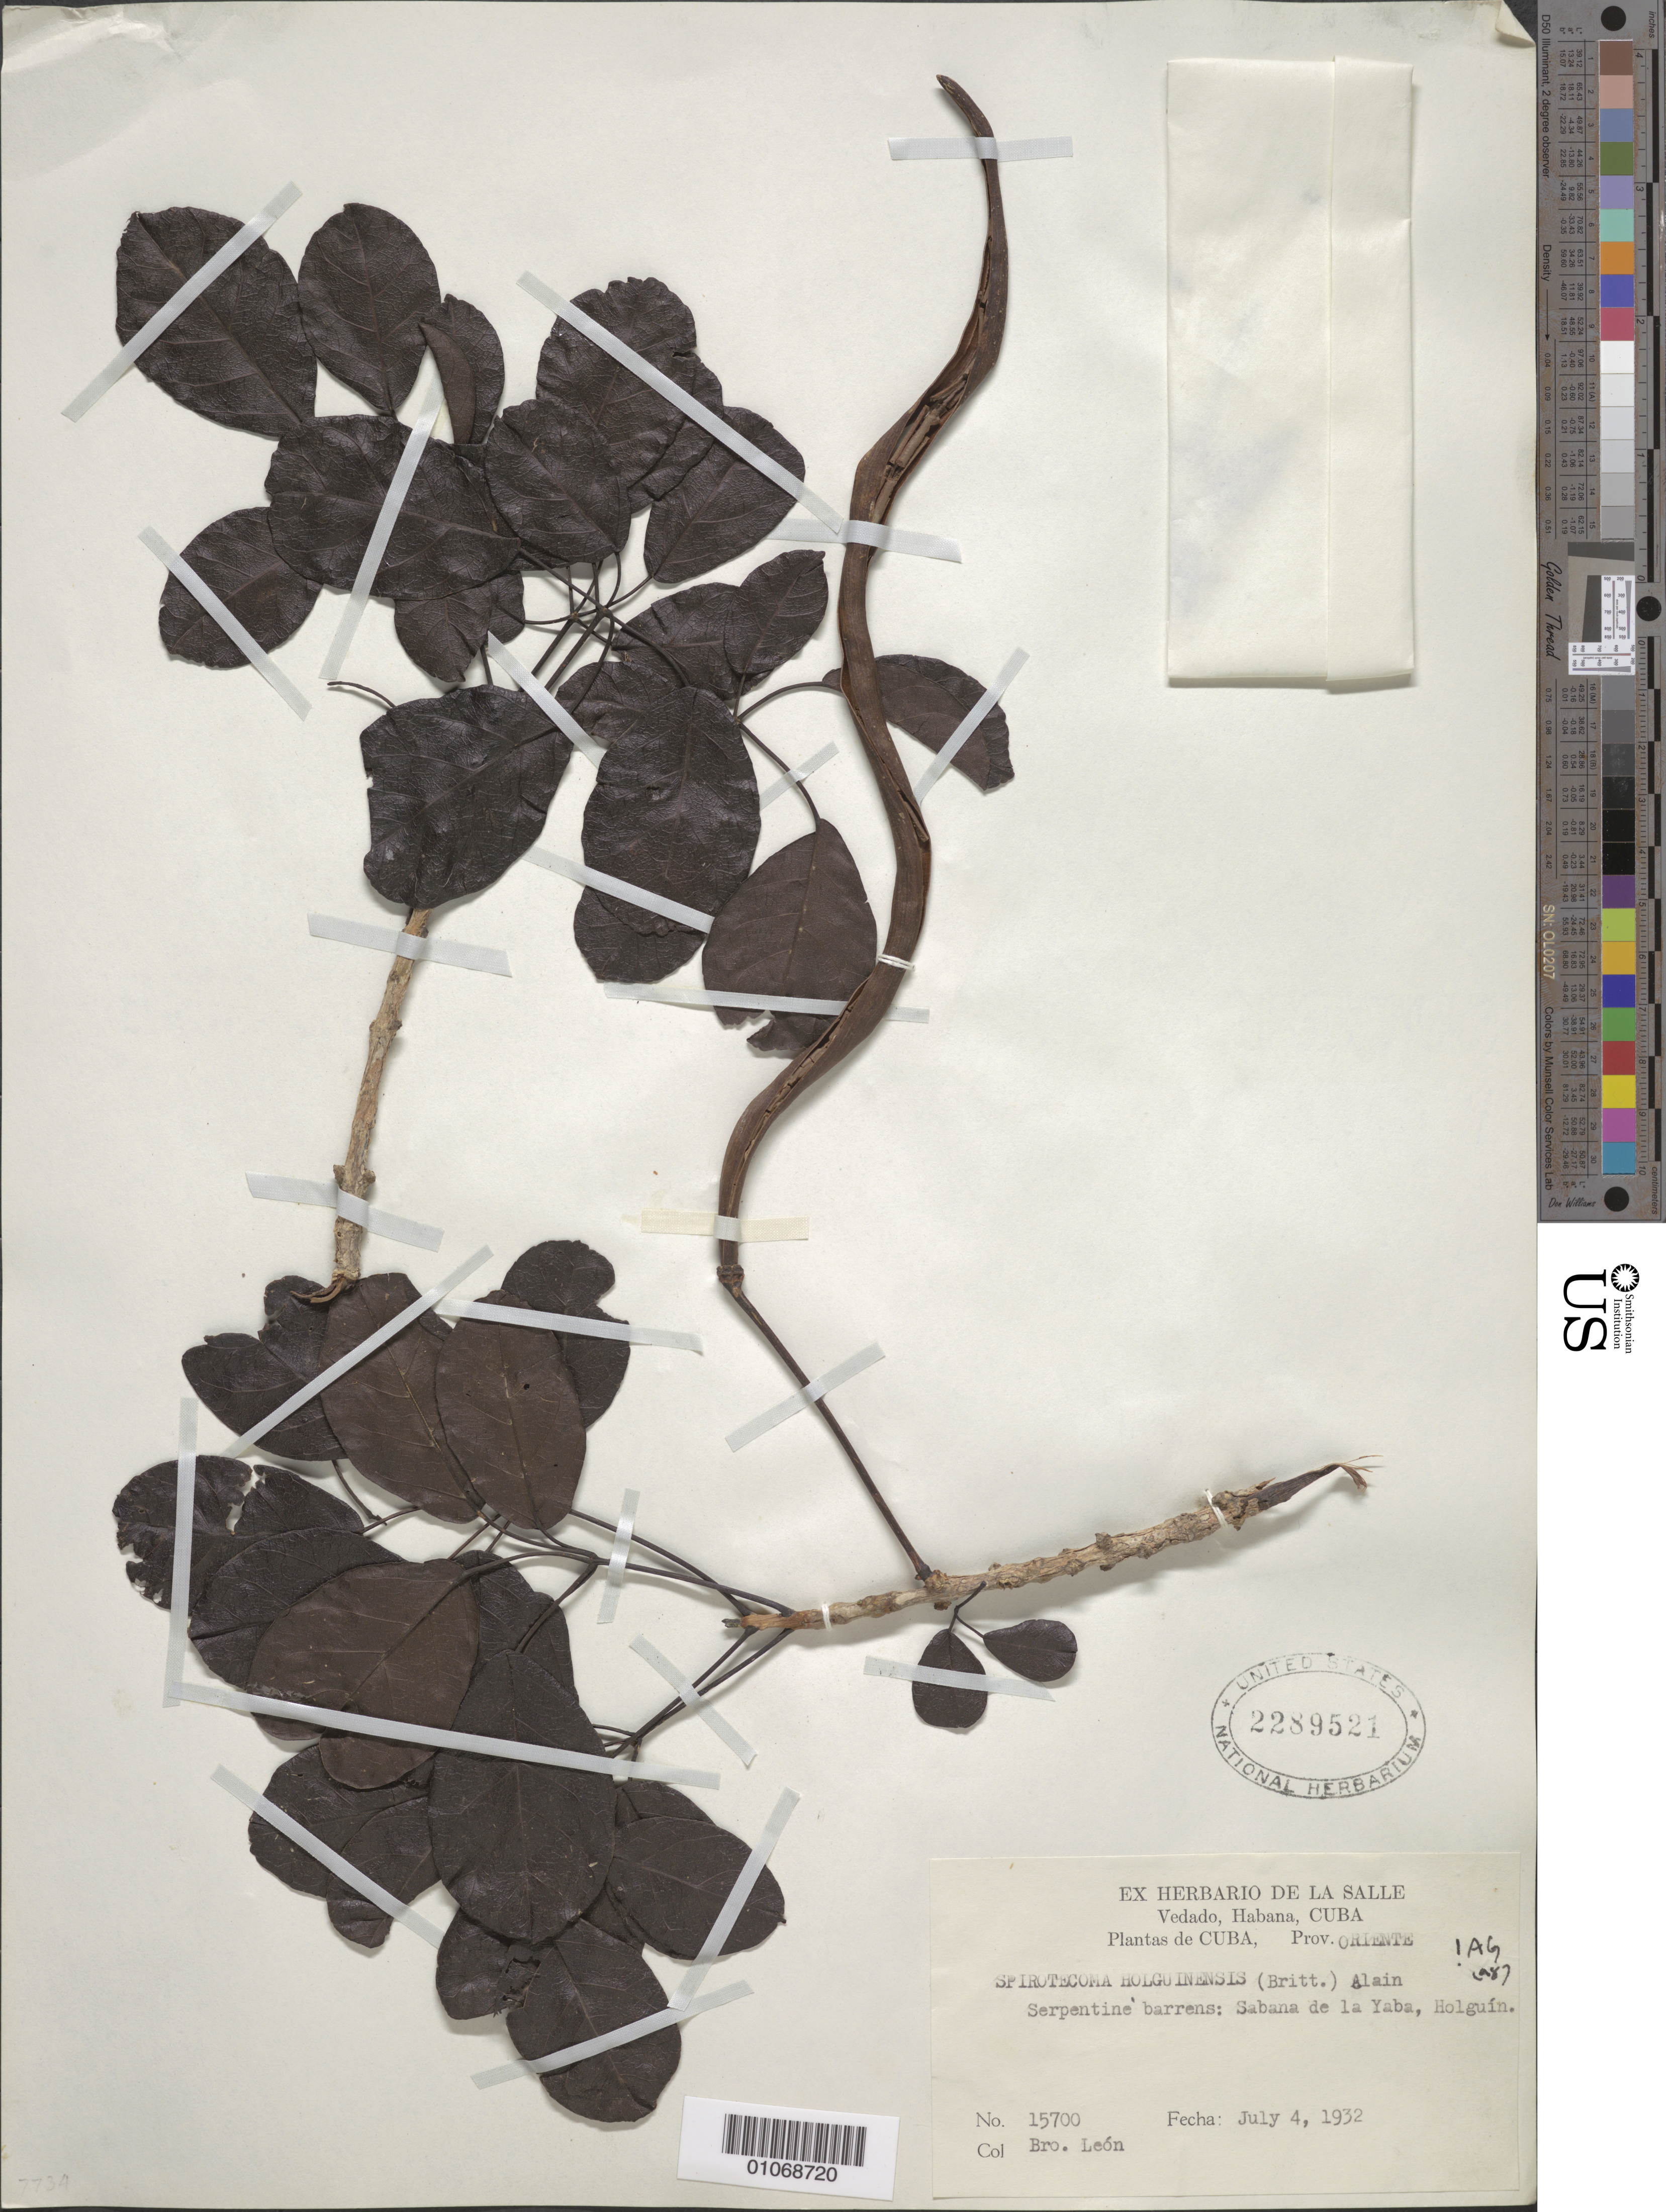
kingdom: Plantae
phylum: Tracheophyta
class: Magnoliopsida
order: Lamiales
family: Bignoniaceae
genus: Spirotecoma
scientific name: Spirotecoma holguinensis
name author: (Britton) Alain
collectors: Bro. León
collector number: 15700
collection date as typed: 04 Jul 1932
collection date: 1932-07-04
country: Cuba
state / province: Holguín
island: Cuba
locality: Serpentine barrens: Sabana de la Yaba, Holguin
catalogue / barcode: US 2289521